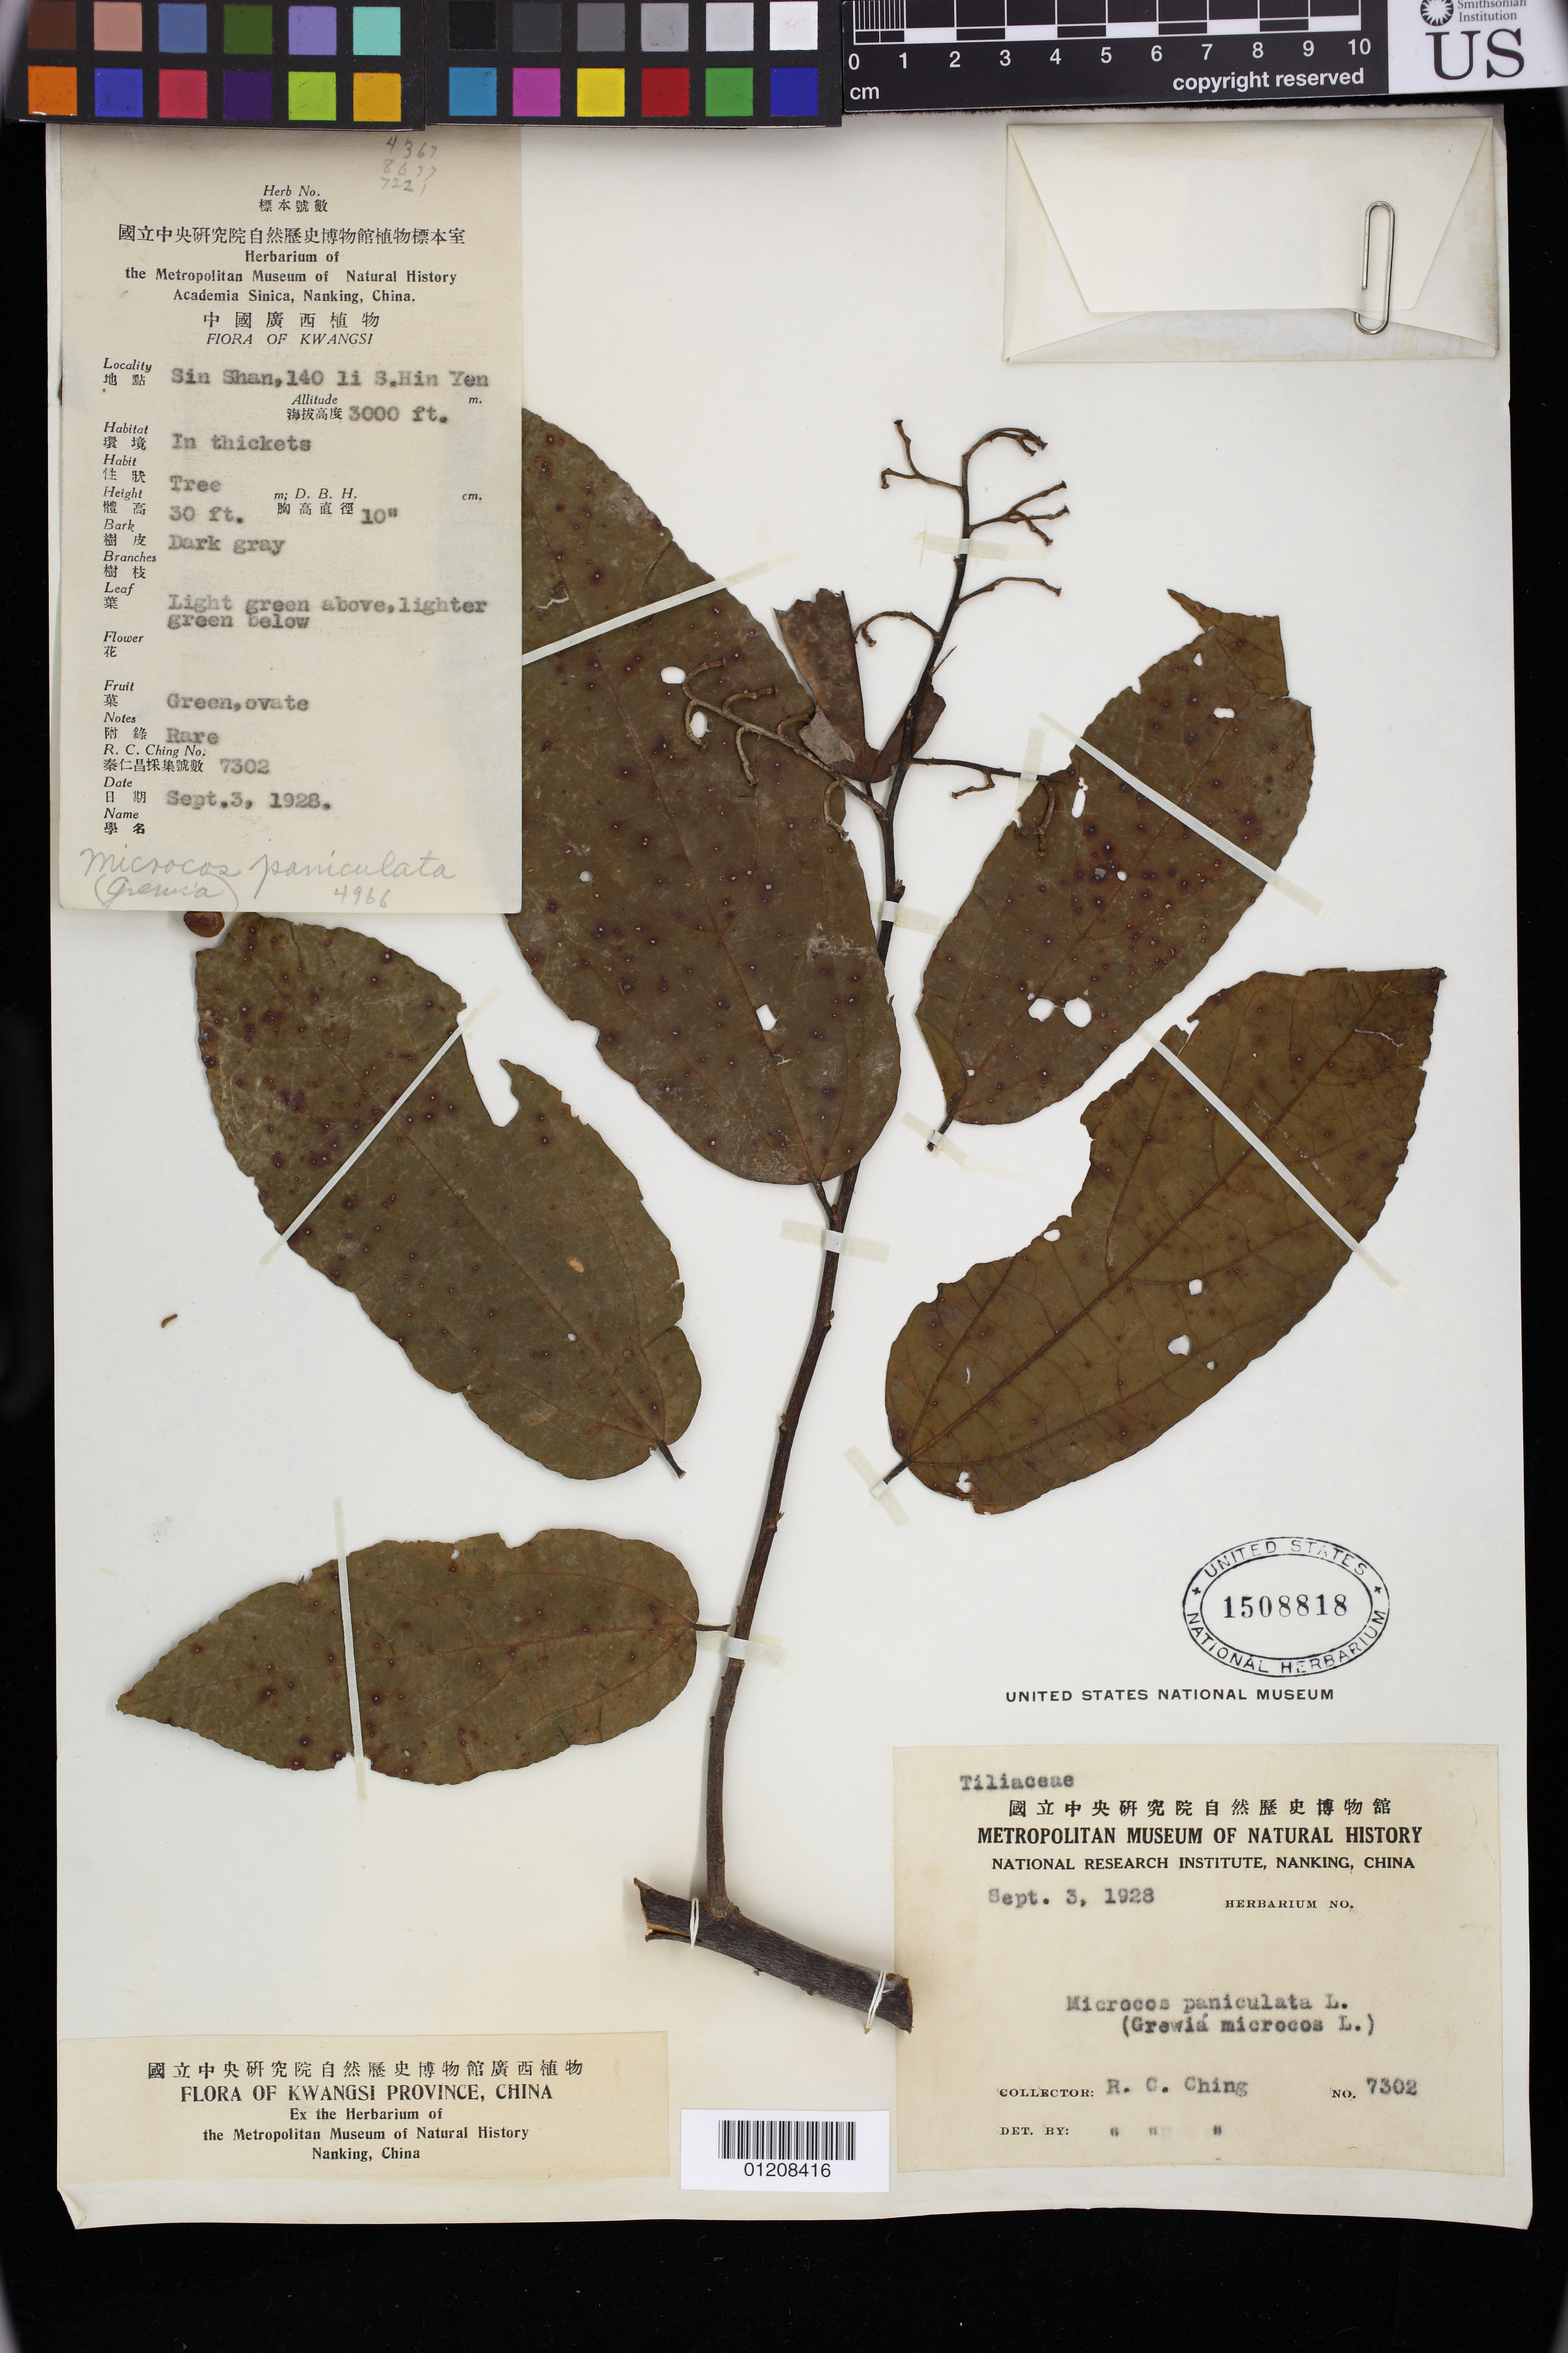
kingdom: Plantae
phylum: Tracheophyta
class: Magnoliopsida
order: Malvales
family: Malvaceae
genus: Microcos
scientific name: Microcos paniculata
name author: L.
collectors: R. C. Ching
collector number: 7302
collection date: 1928-09-03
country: China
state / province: Guangxi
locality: Sin shan, 140 li S. Hin Yen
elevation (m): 914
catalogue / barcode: US 1508818